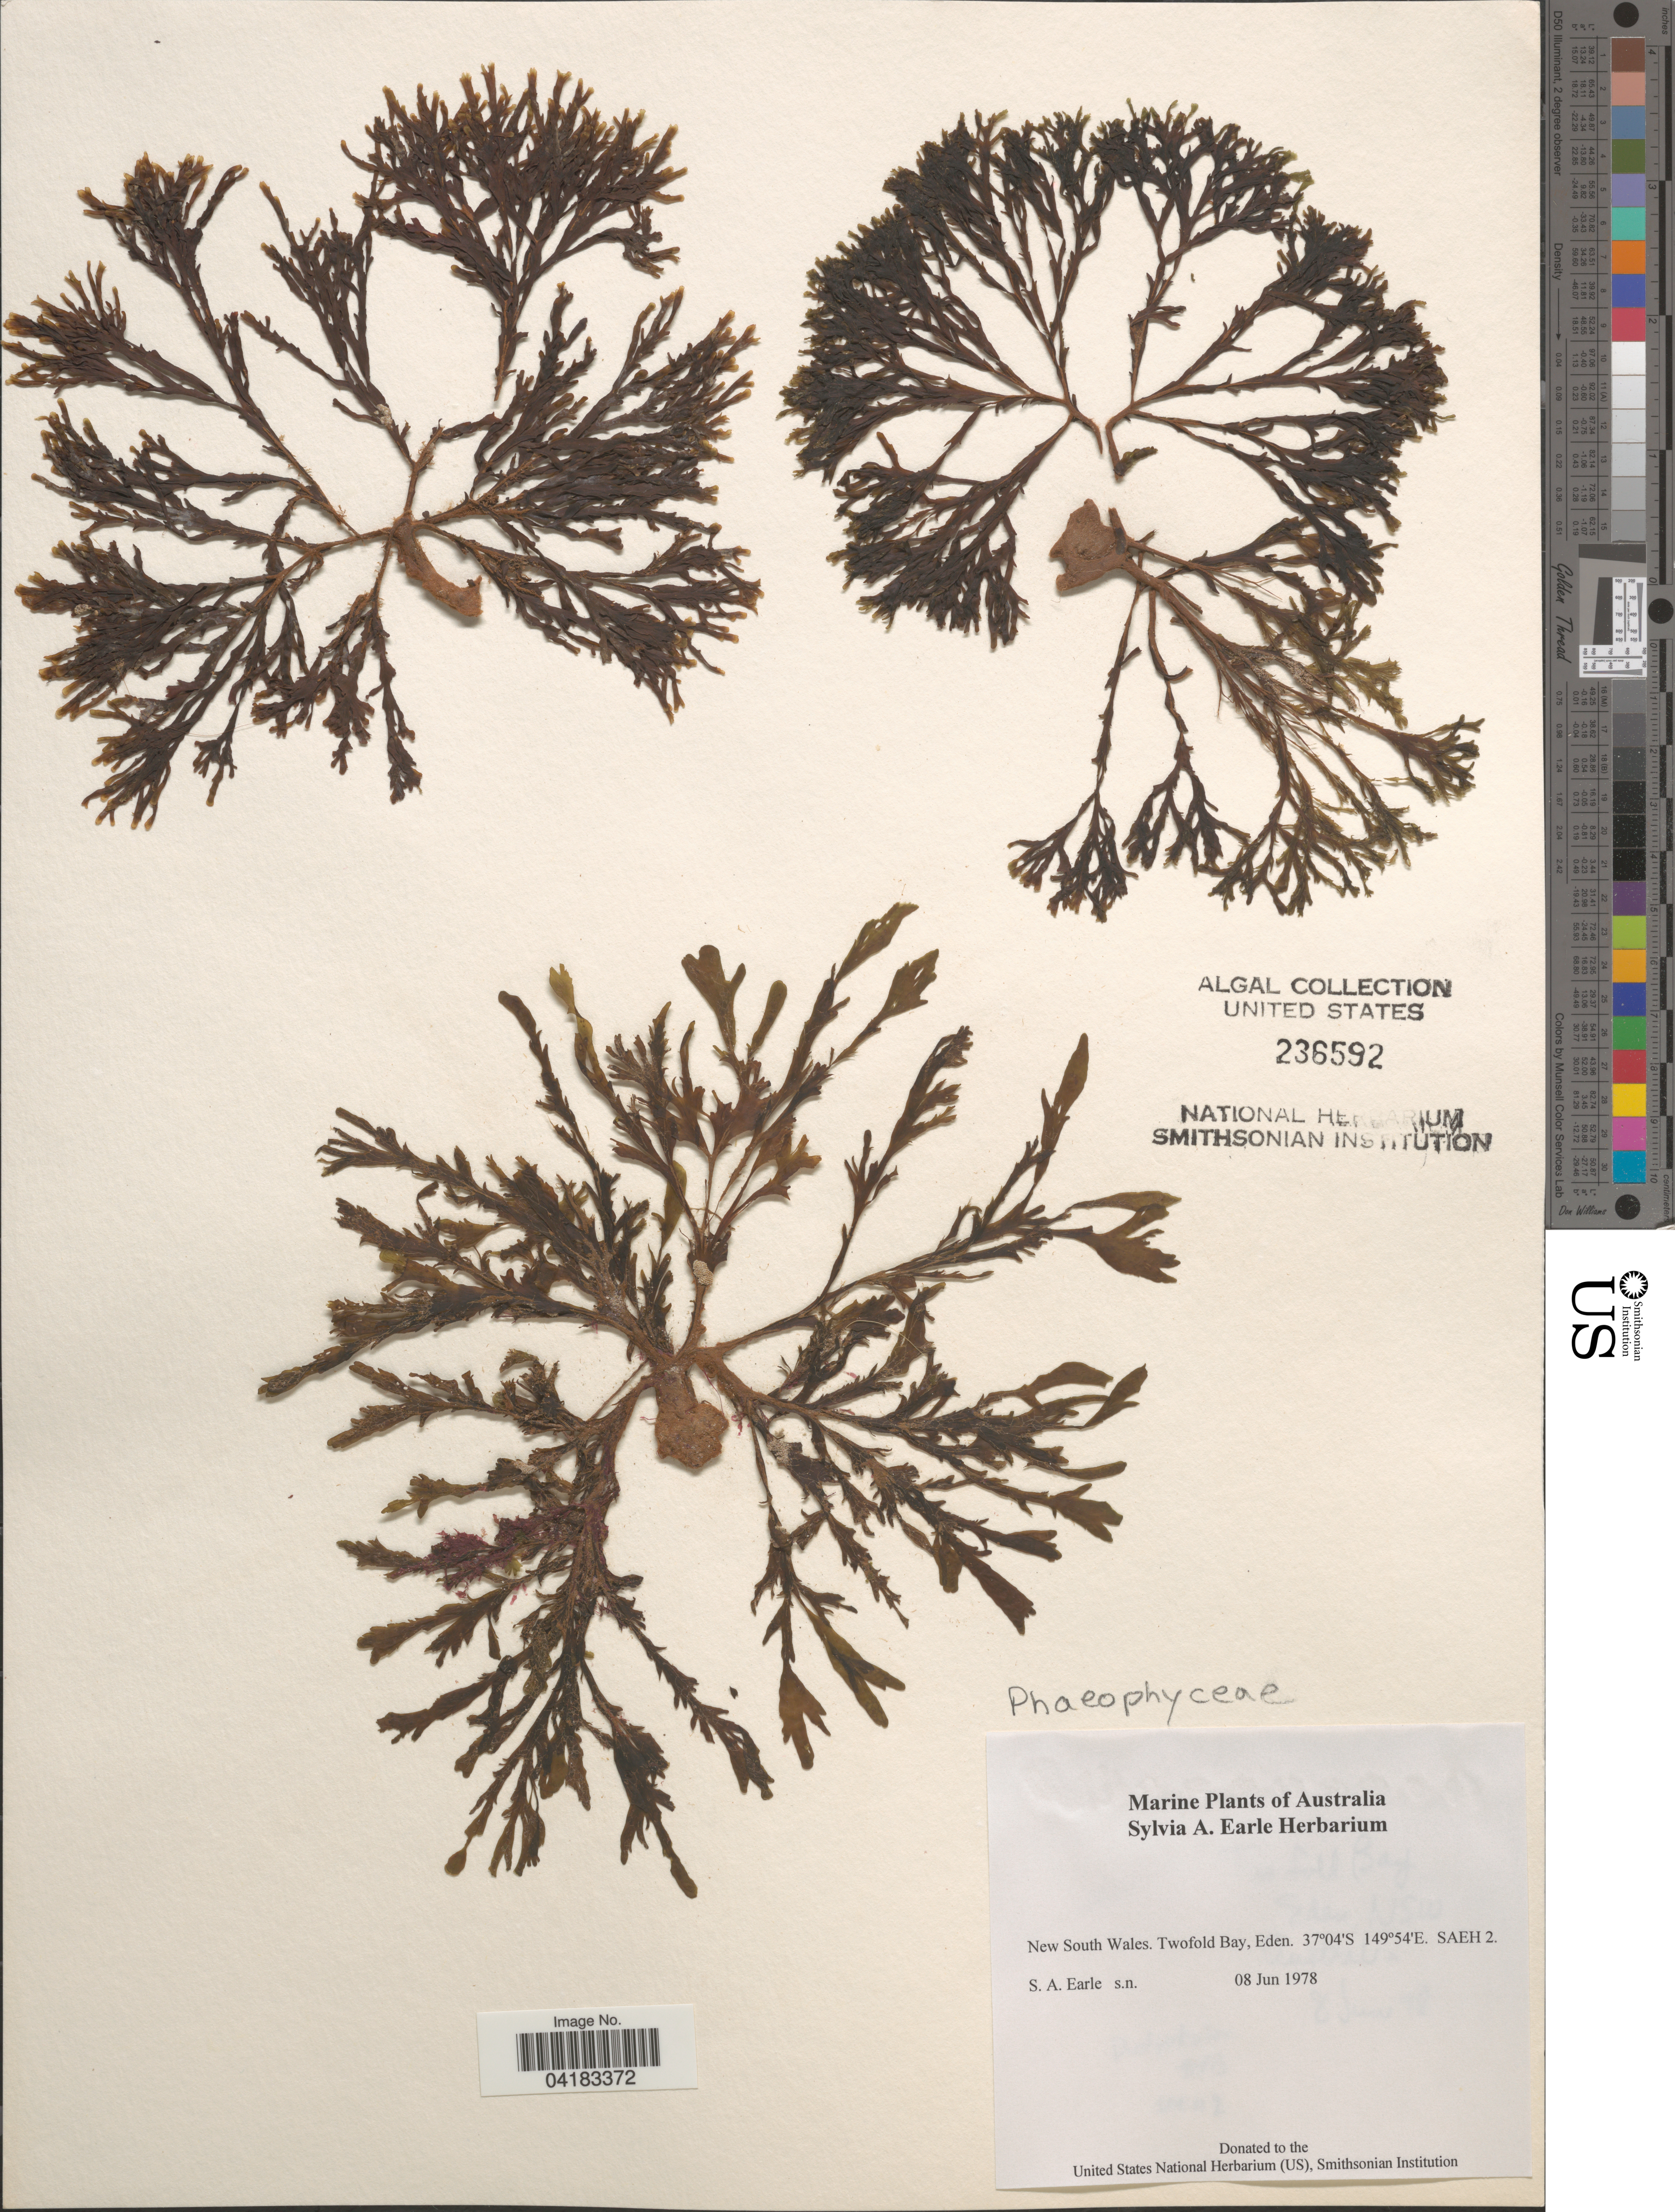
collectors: S. A. Earle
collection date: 1978-06-08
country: Australia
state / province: New South Wales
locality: Twofold Bay, Eden. SAEH 2.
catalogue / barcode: US 236592